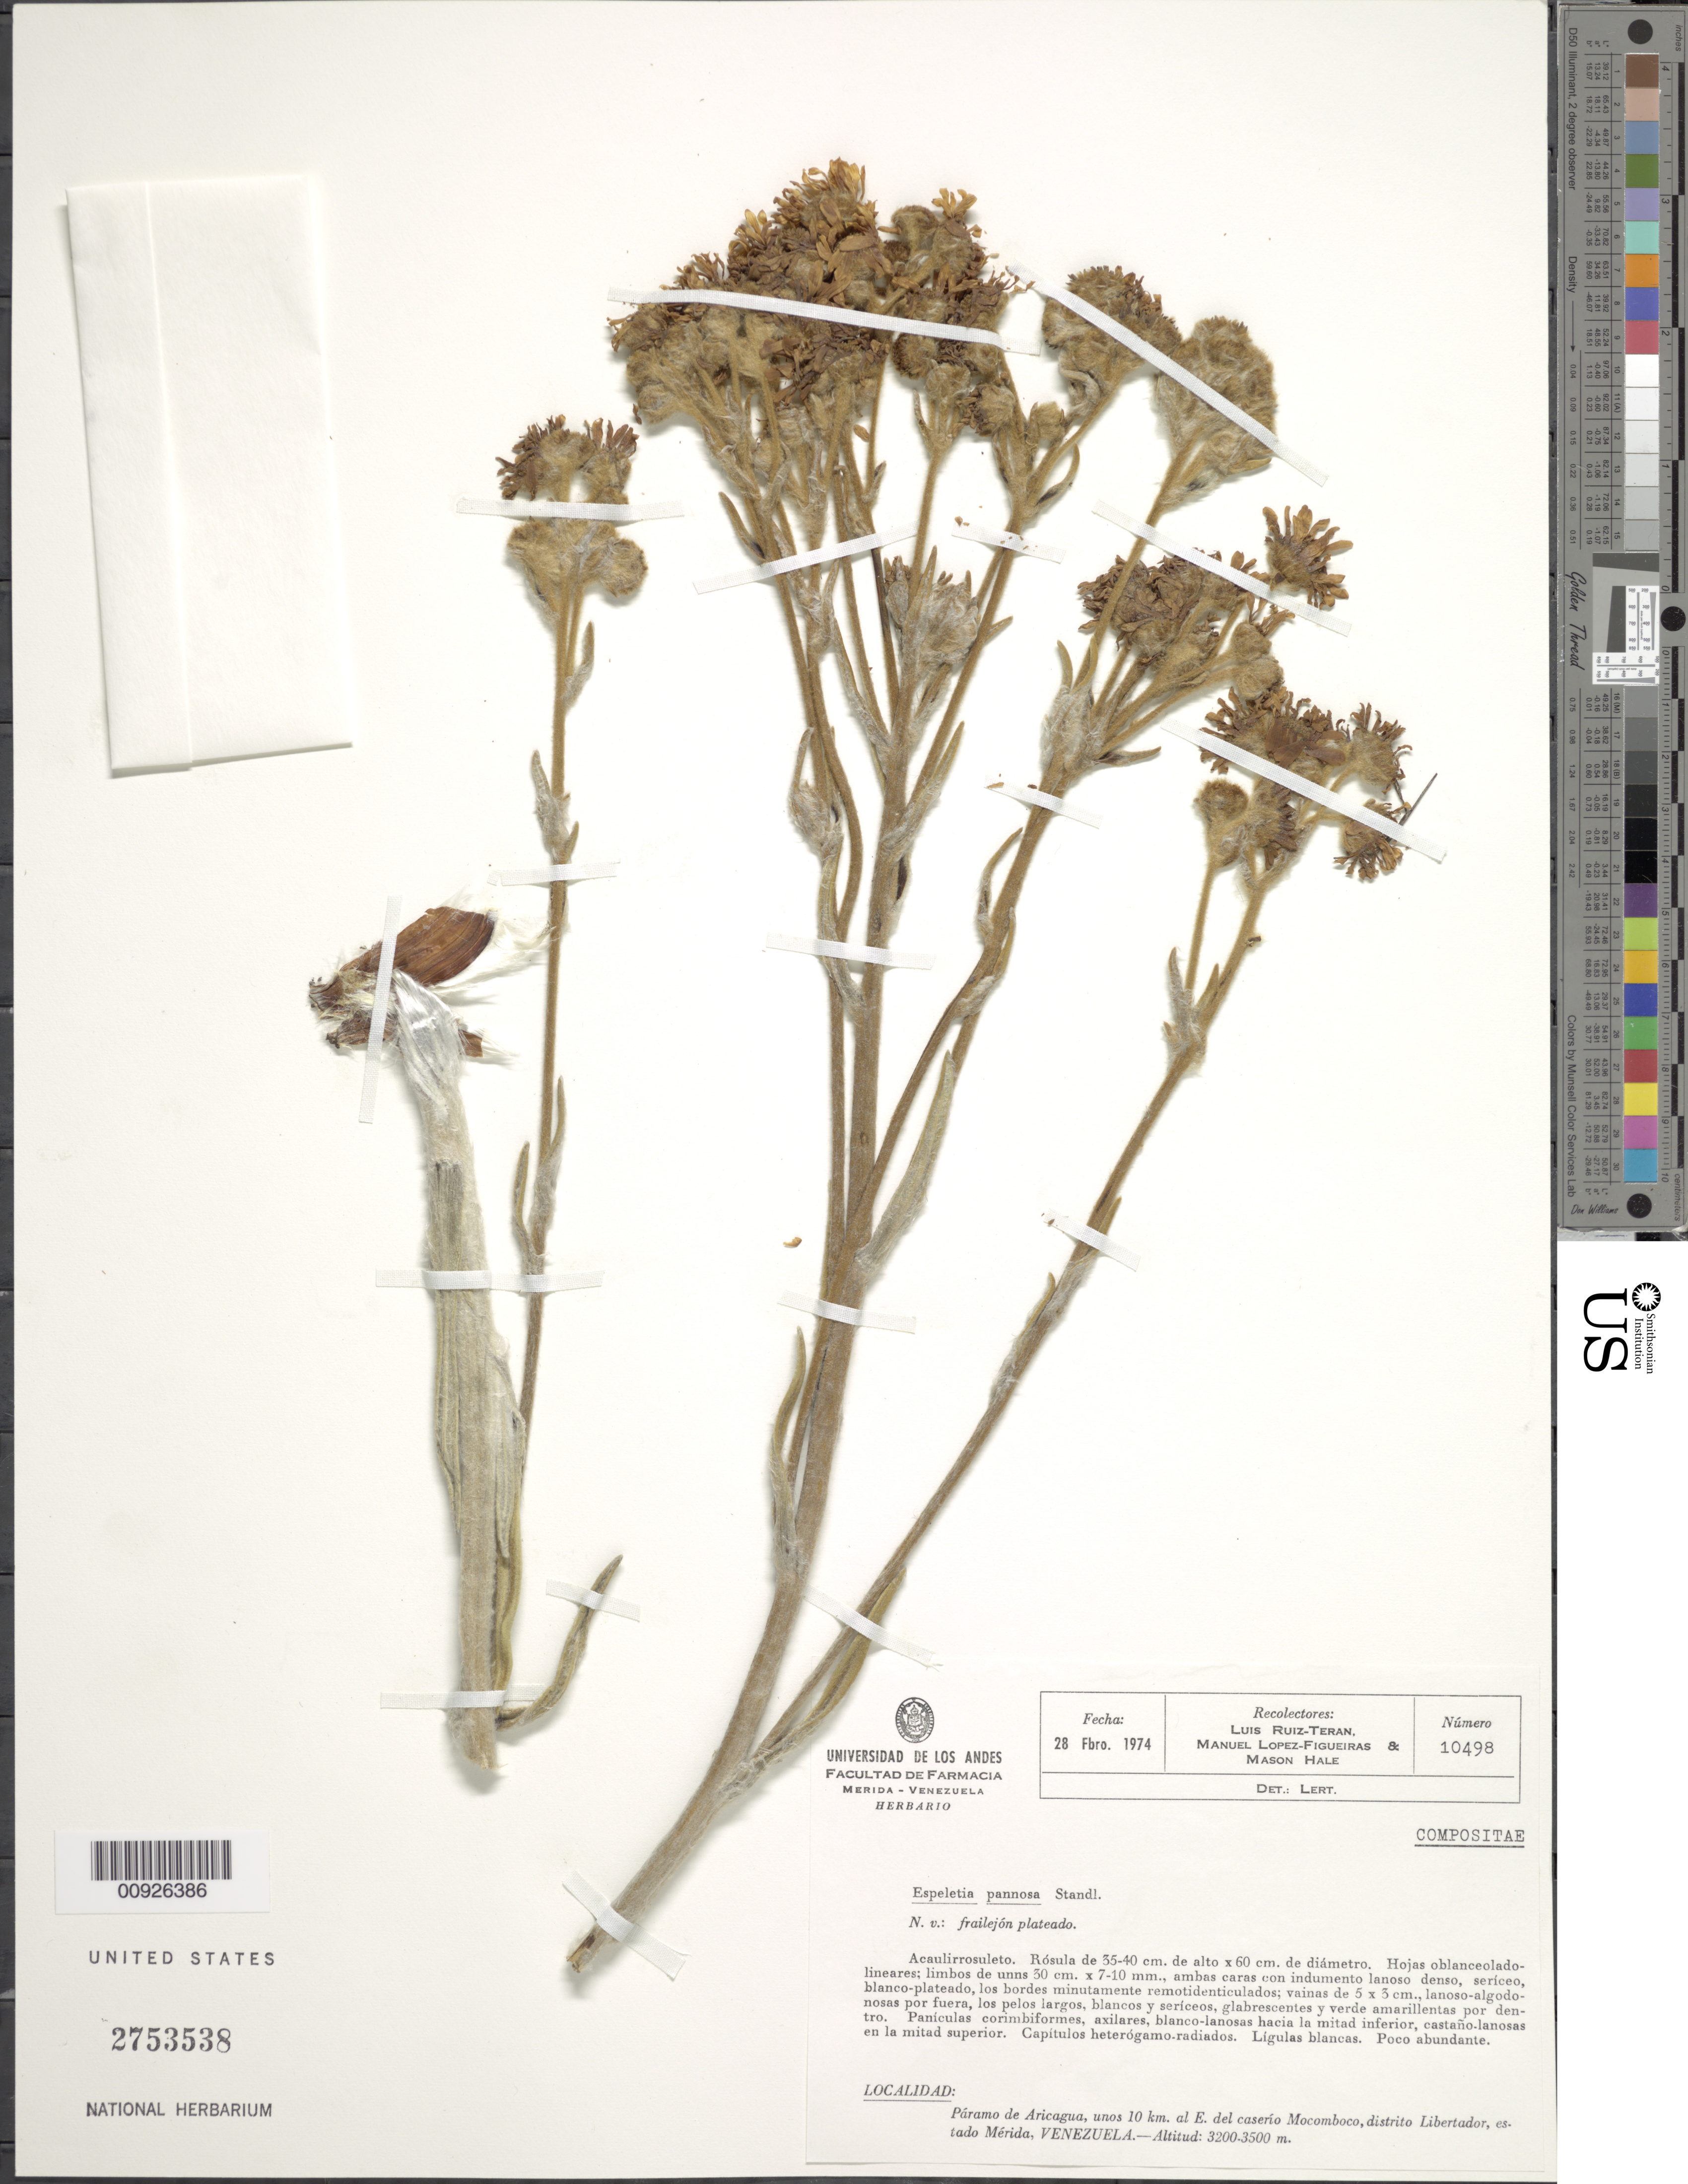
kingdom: Plantae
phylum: Tracheophyta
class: Magnoliopsida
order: Asterales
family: Asteraceae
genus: Espeletiopsis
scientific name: Espeletiopsis pannosa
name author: (Standl.) Cuatrec.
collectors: L. E. Ruíz-Terán, M. López Figueiras & M. Hale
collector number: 10498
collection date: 1974-02-28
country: Venezuela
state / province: Mérida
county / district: Libertador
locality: P. de Aricagua. Unos 10 km al E del caserío Mocomboco, distrito Libertador.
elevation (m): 3200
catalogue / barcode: US 2753538